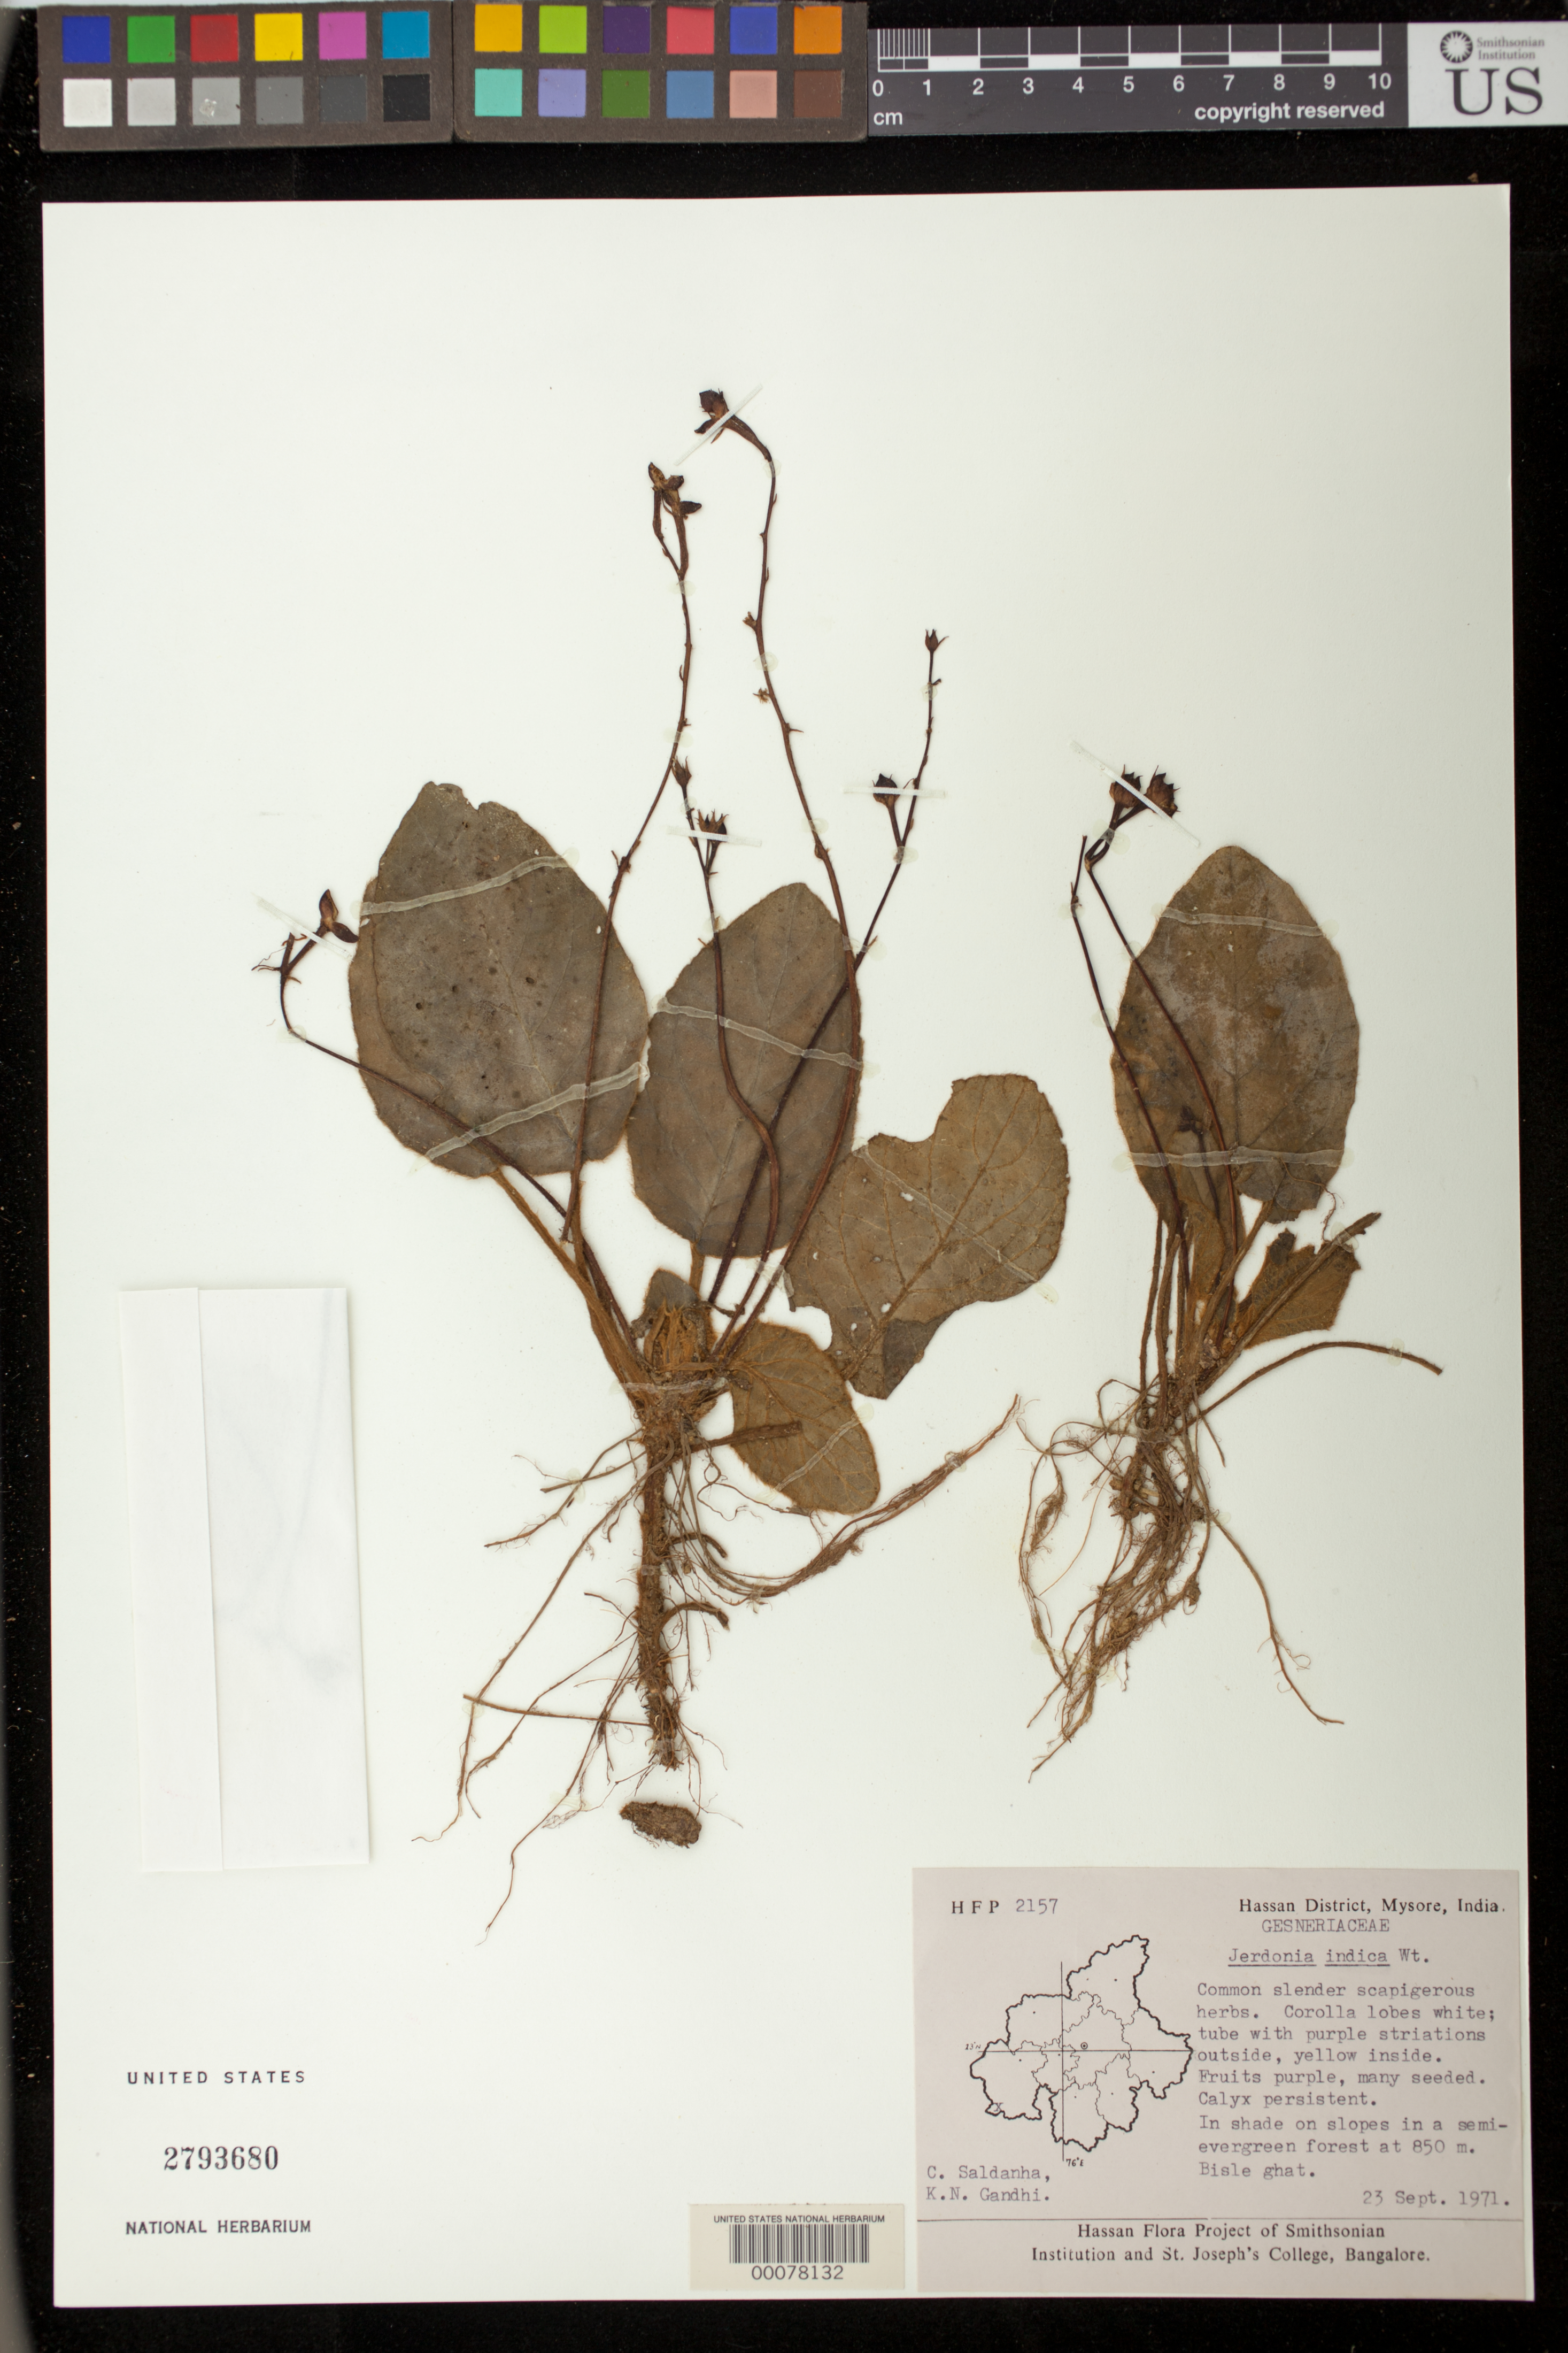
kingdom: Plantae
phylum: Tracheophyta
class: Magnoliopsida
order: Lamiales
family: Gesneriaceae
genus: Jerdonia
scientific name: Jerdonia indica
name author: Wight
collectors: C. J. Saldanha & K. N. Gandhi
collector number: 2157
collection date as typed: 23 Sep 1971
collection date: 1971-09-23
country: India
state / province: Karnataka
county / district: Mysore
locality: Hassan (dist.), Bisle ghat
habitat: In shade on slopes in a semi-evergreen forest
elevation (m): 850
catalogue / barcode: US 2793680